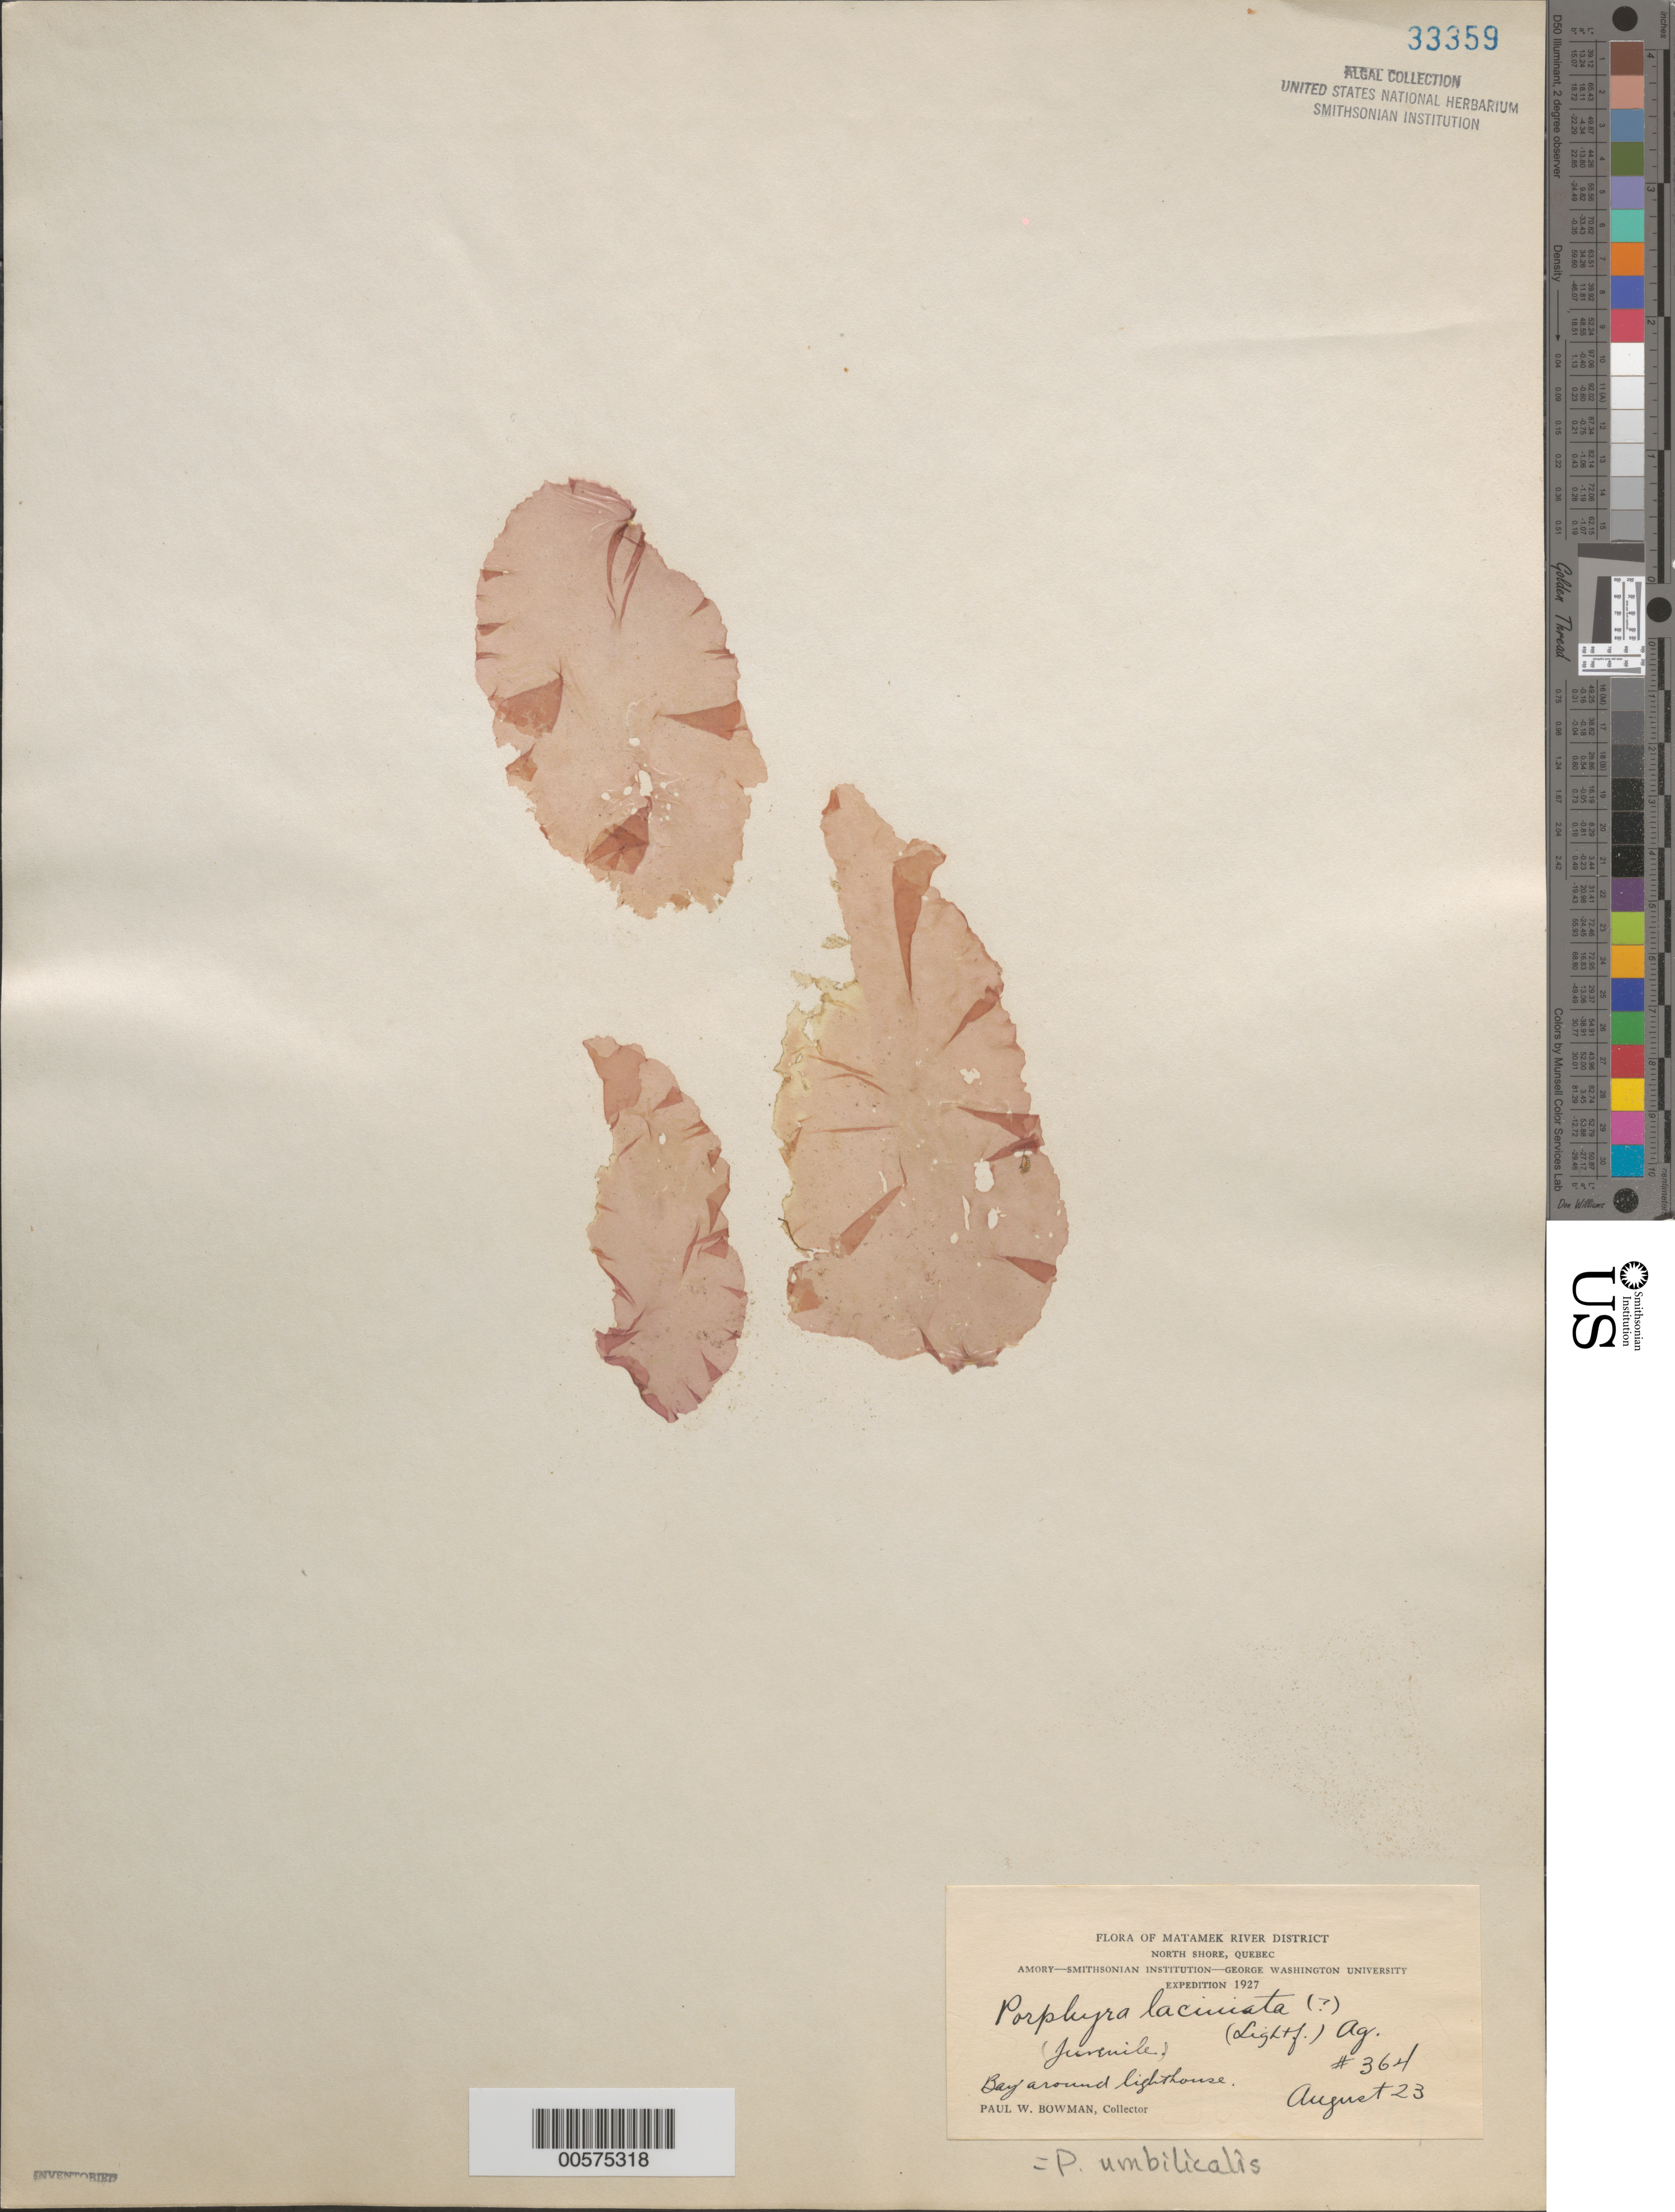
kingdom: Plantae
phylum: Rhodophyta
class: Bangiophyceae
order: Bangiales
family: Bangiaceae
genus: Porphyra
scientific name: Porphyra umbilicalis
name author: Kütz.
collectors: P. Bowman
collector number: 364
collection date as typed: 23 Aug 1927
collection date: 1927-08-23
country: Canada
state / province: Quebec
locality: Matamek River District, North Shore, bay by lighthouse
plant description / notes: Amory-Smithsonian Institution-George Washington University Expedition, 1927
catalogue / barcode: US 33359